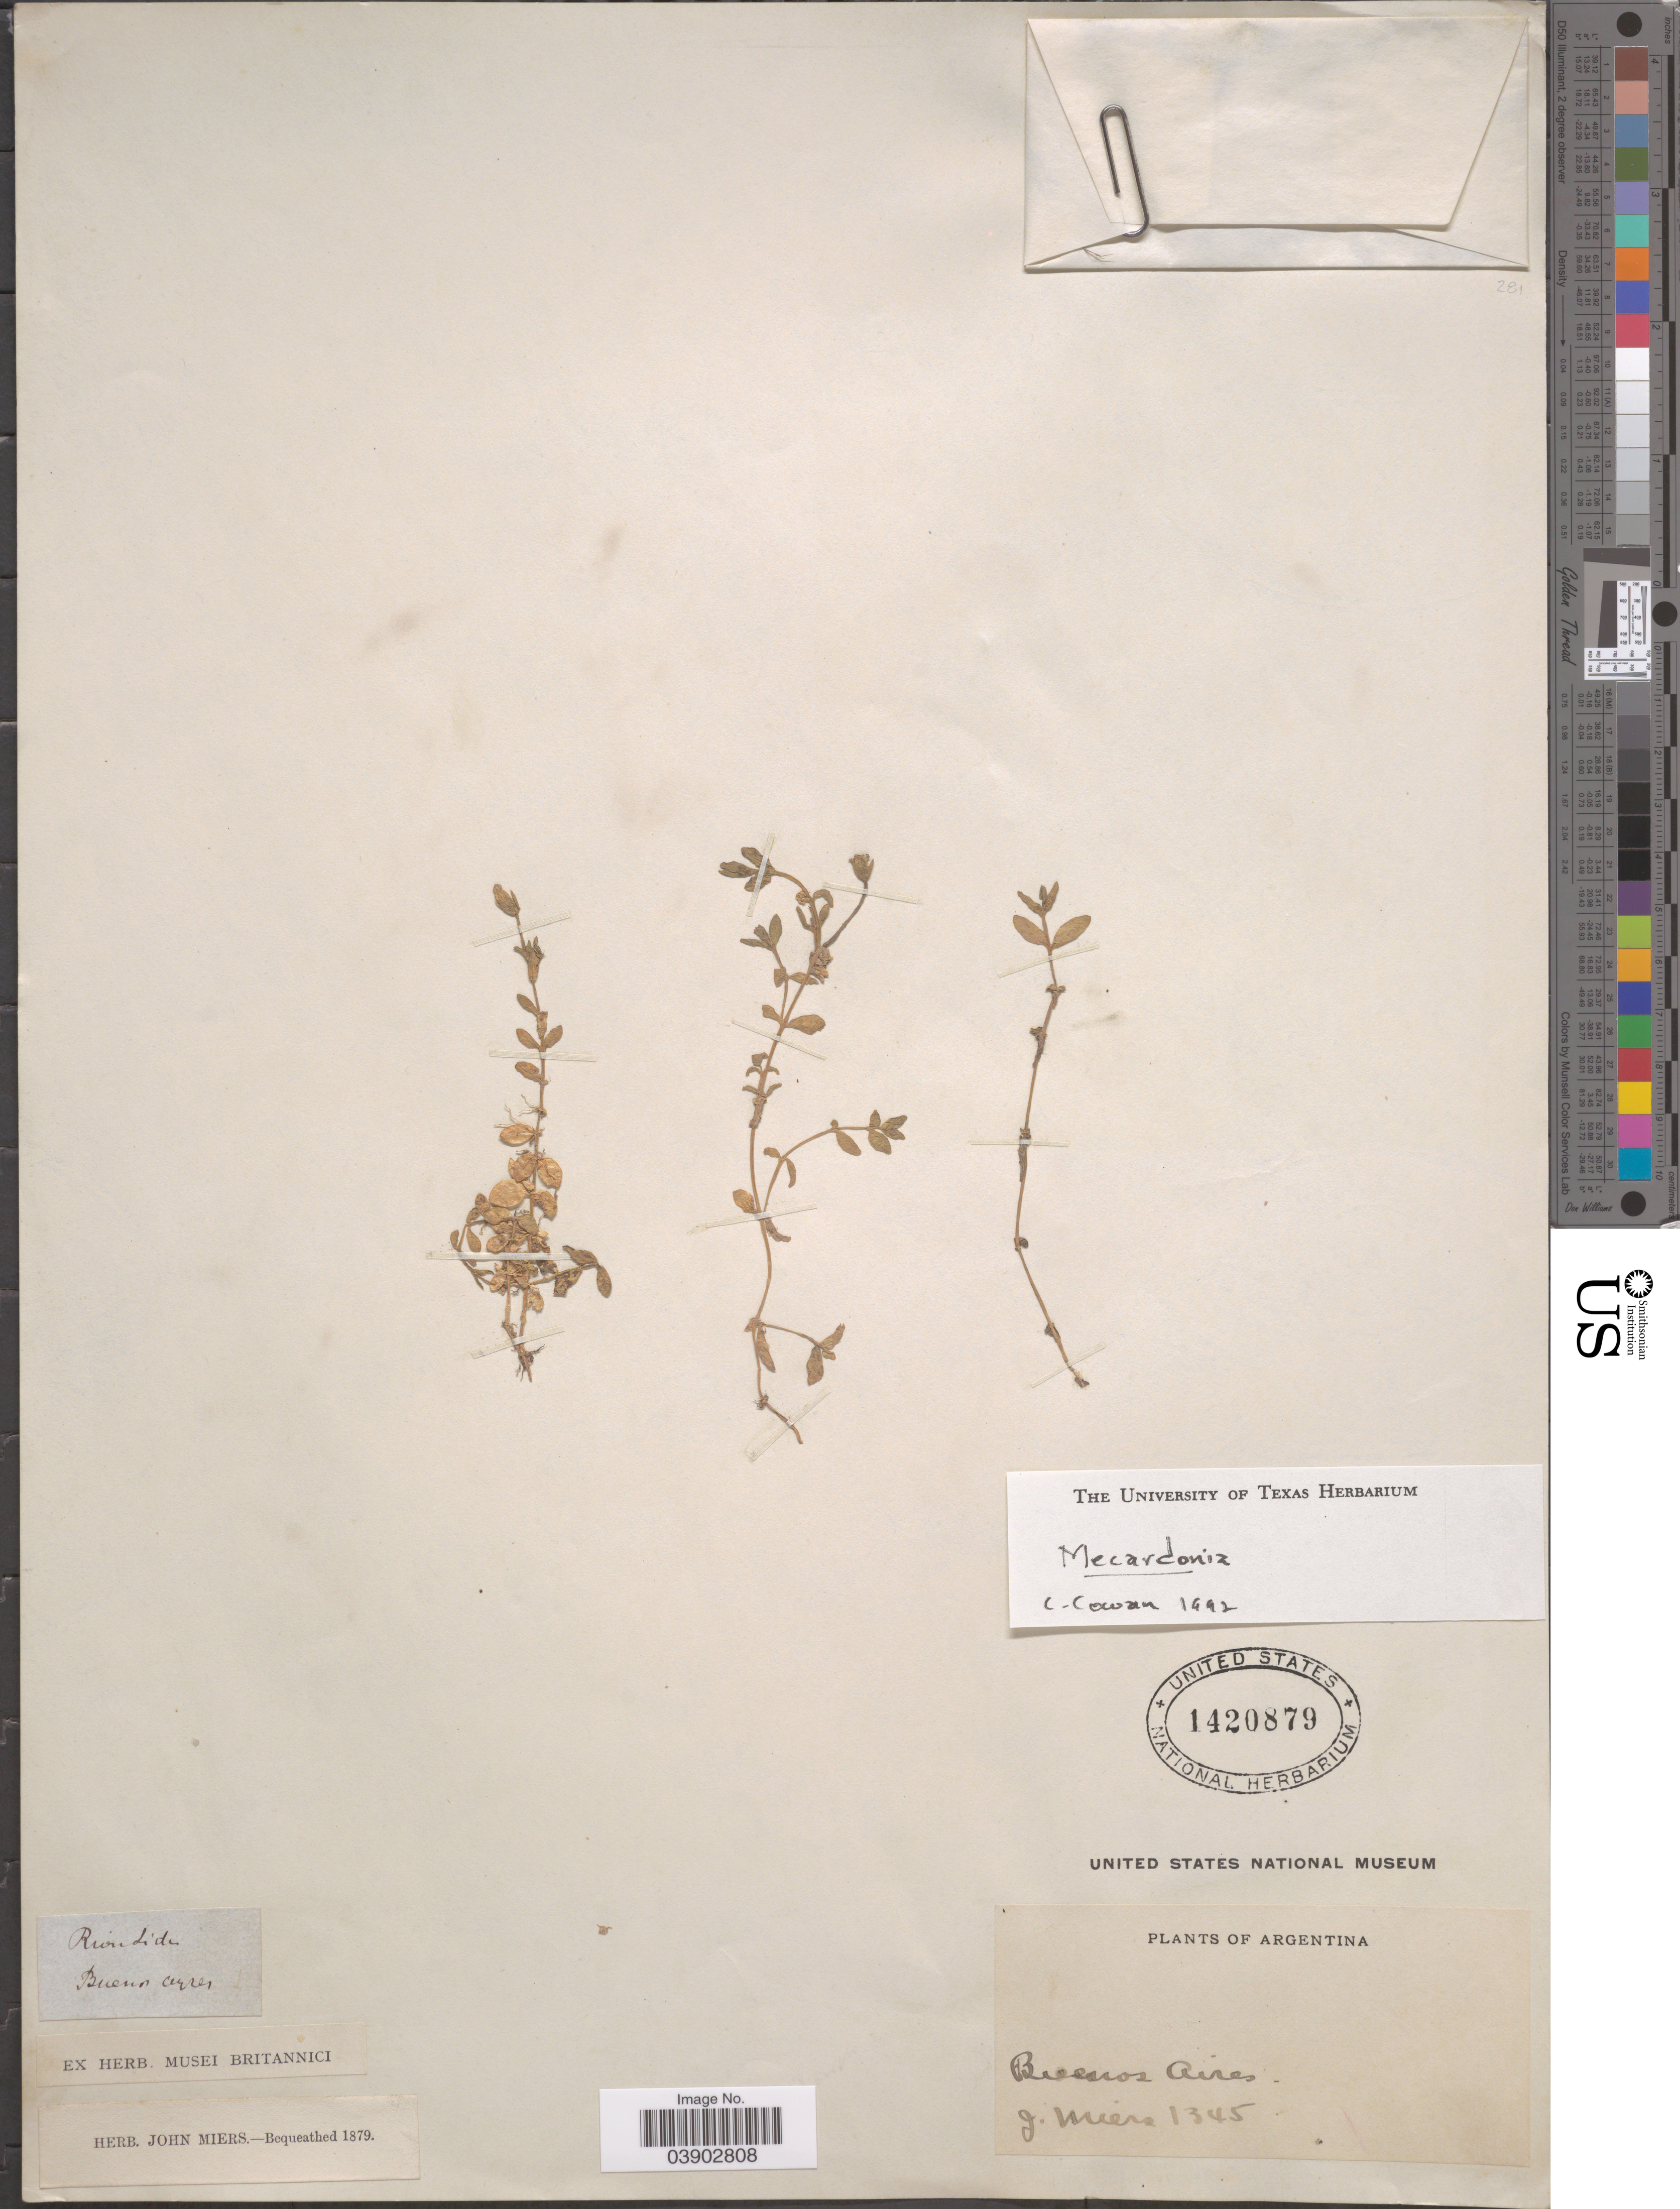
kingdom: Plantae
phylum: Tracheophyta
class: Magnoliopsida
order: Lamiales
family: Plantaginaceae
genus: Mecardonia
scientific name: Mecardonia sp.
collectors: J. Miers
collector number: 1345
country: Argentina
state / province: Buenos Aires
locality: Riverside.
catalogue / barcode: US 1420879